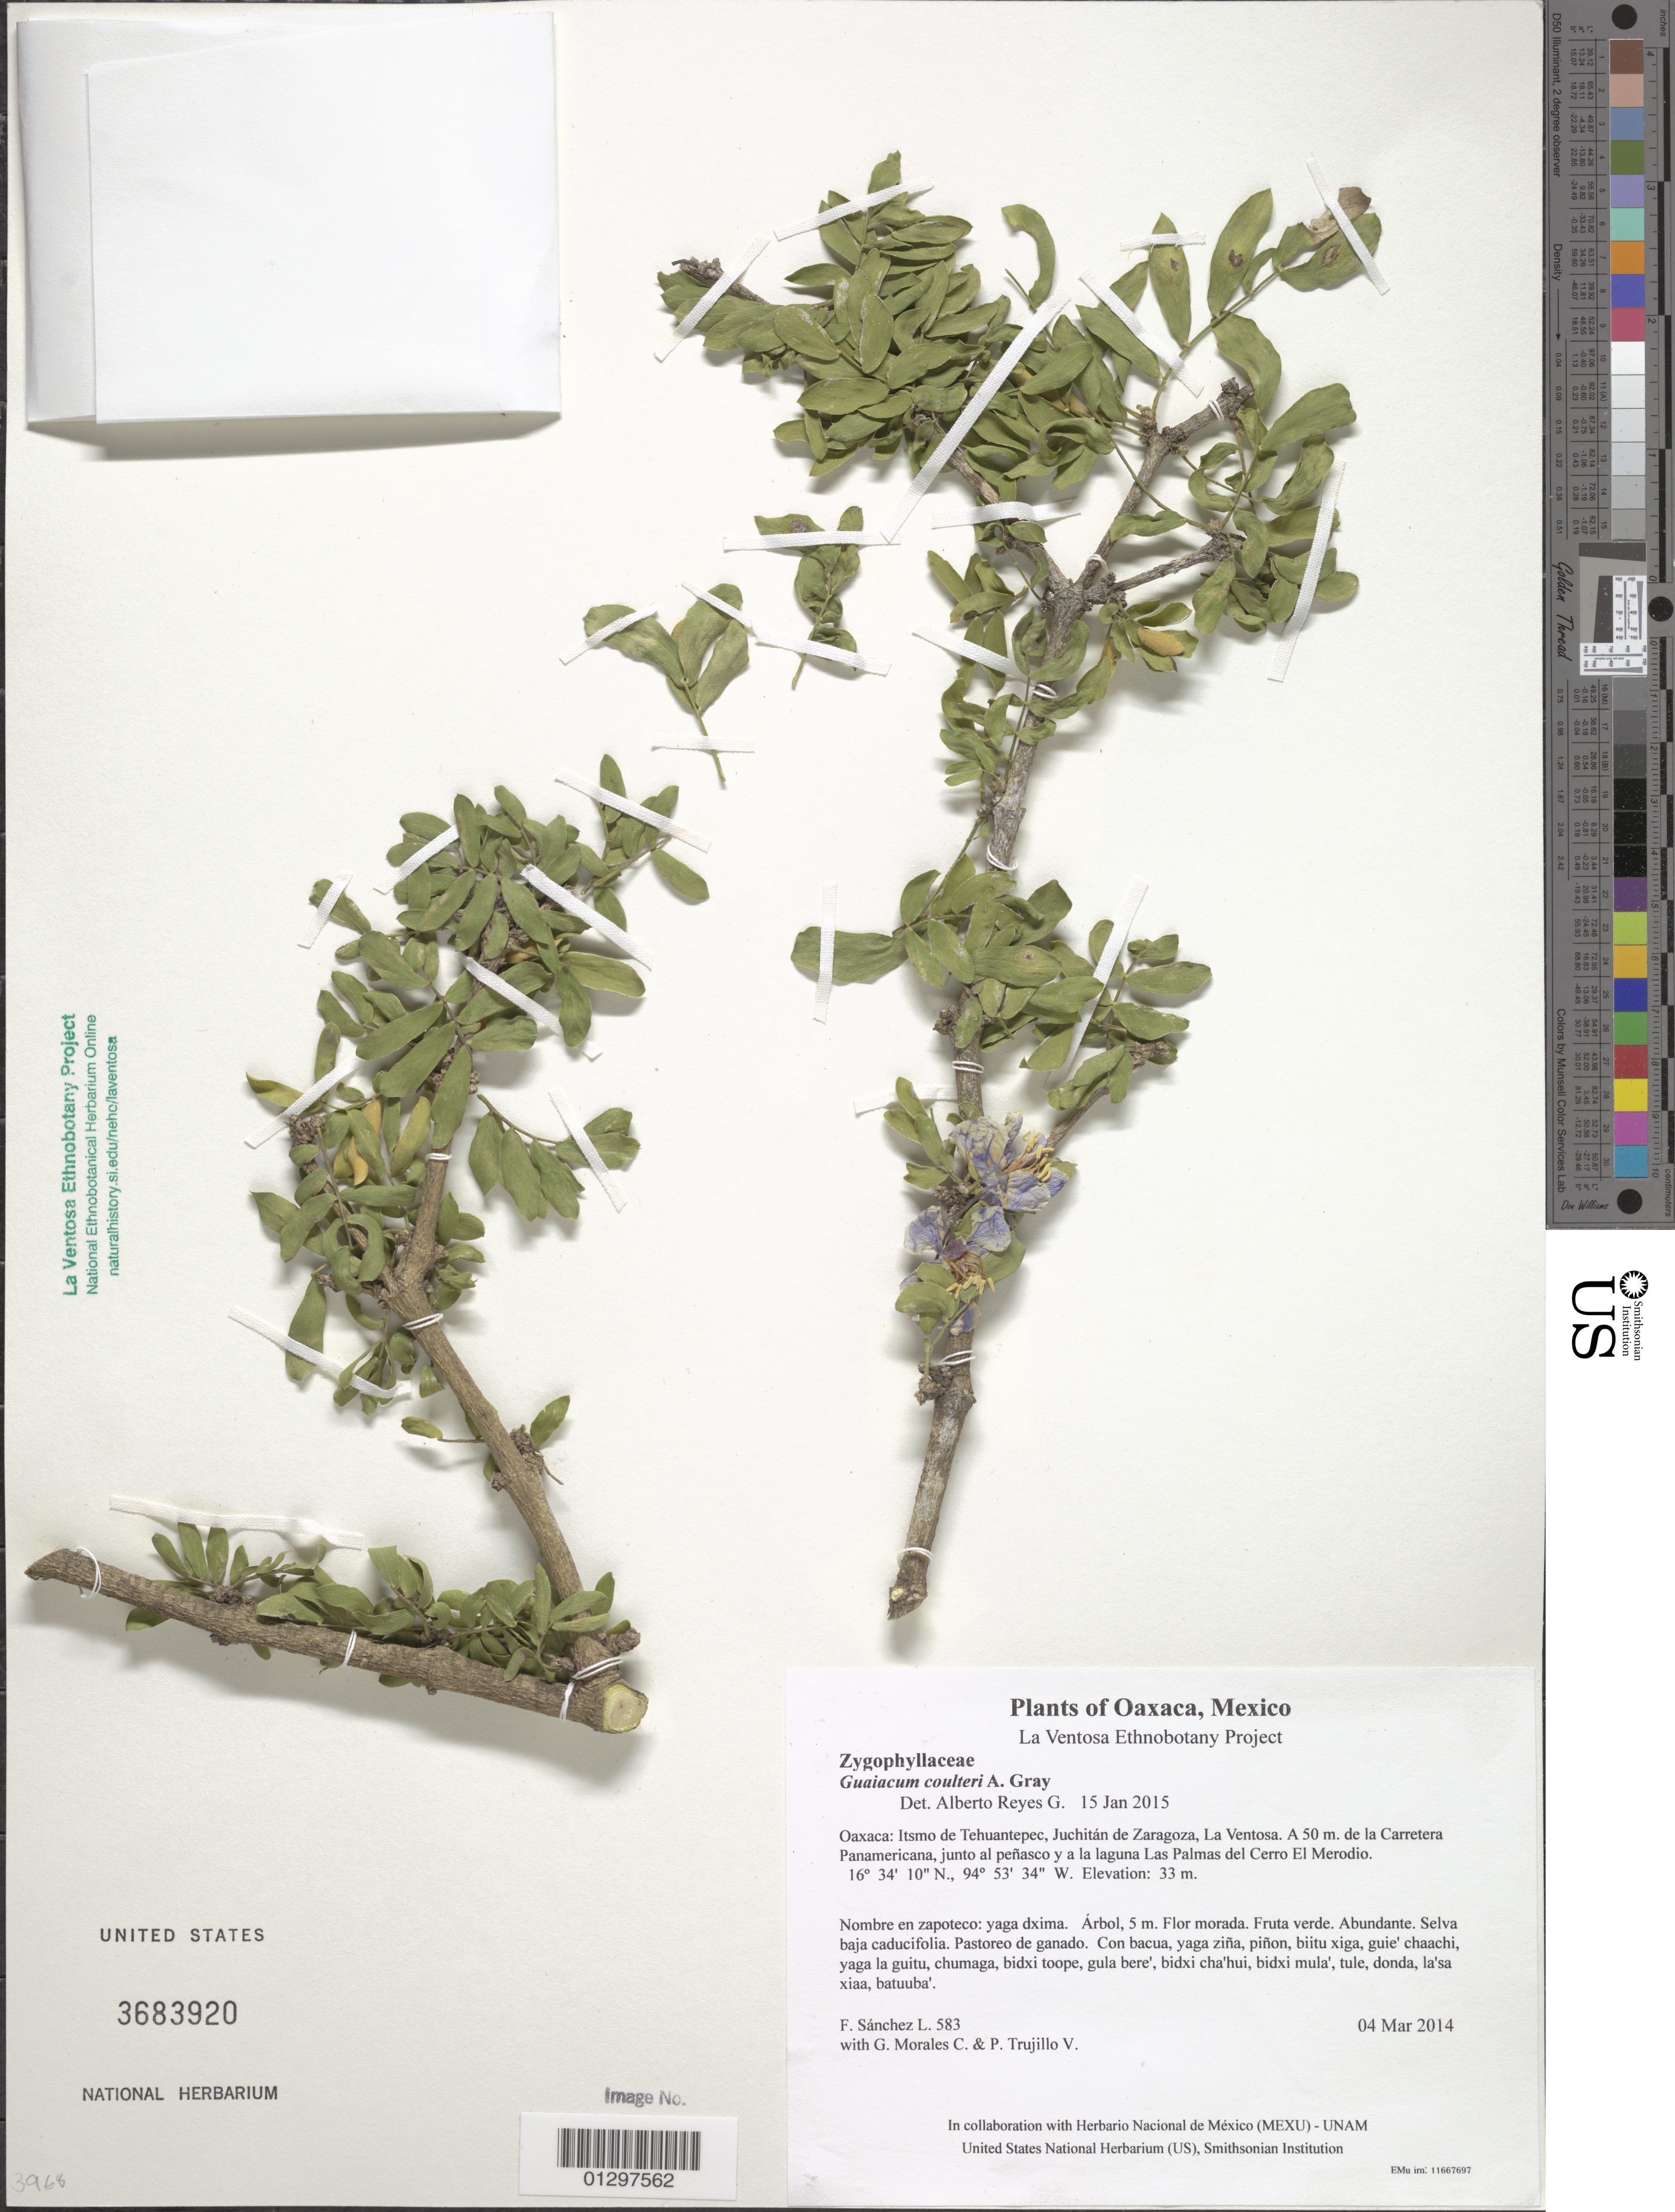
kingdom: Plantae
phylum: Tracheophyta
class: Magnoliopsida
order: Zygophyllales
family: Zygophyllaceae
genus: Guaiacum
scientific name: Guaiacum coulteri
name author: A. Gray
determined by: Reyes García, A.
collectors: F. Sánchez L., G. Morales C. & P. Trujillo V.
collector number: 583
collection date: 2014-03-04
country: Mexico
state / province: Oaxaca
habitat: Selva baja caducifolia. Pastoreo de ganado.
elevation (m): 33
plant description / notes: JEBOT, MEXU, SERO, US; Yaga. 5 m. Guie' nagu. Cuaananaxhi naga'. Stale.; huayacan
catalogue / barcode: US 3683920